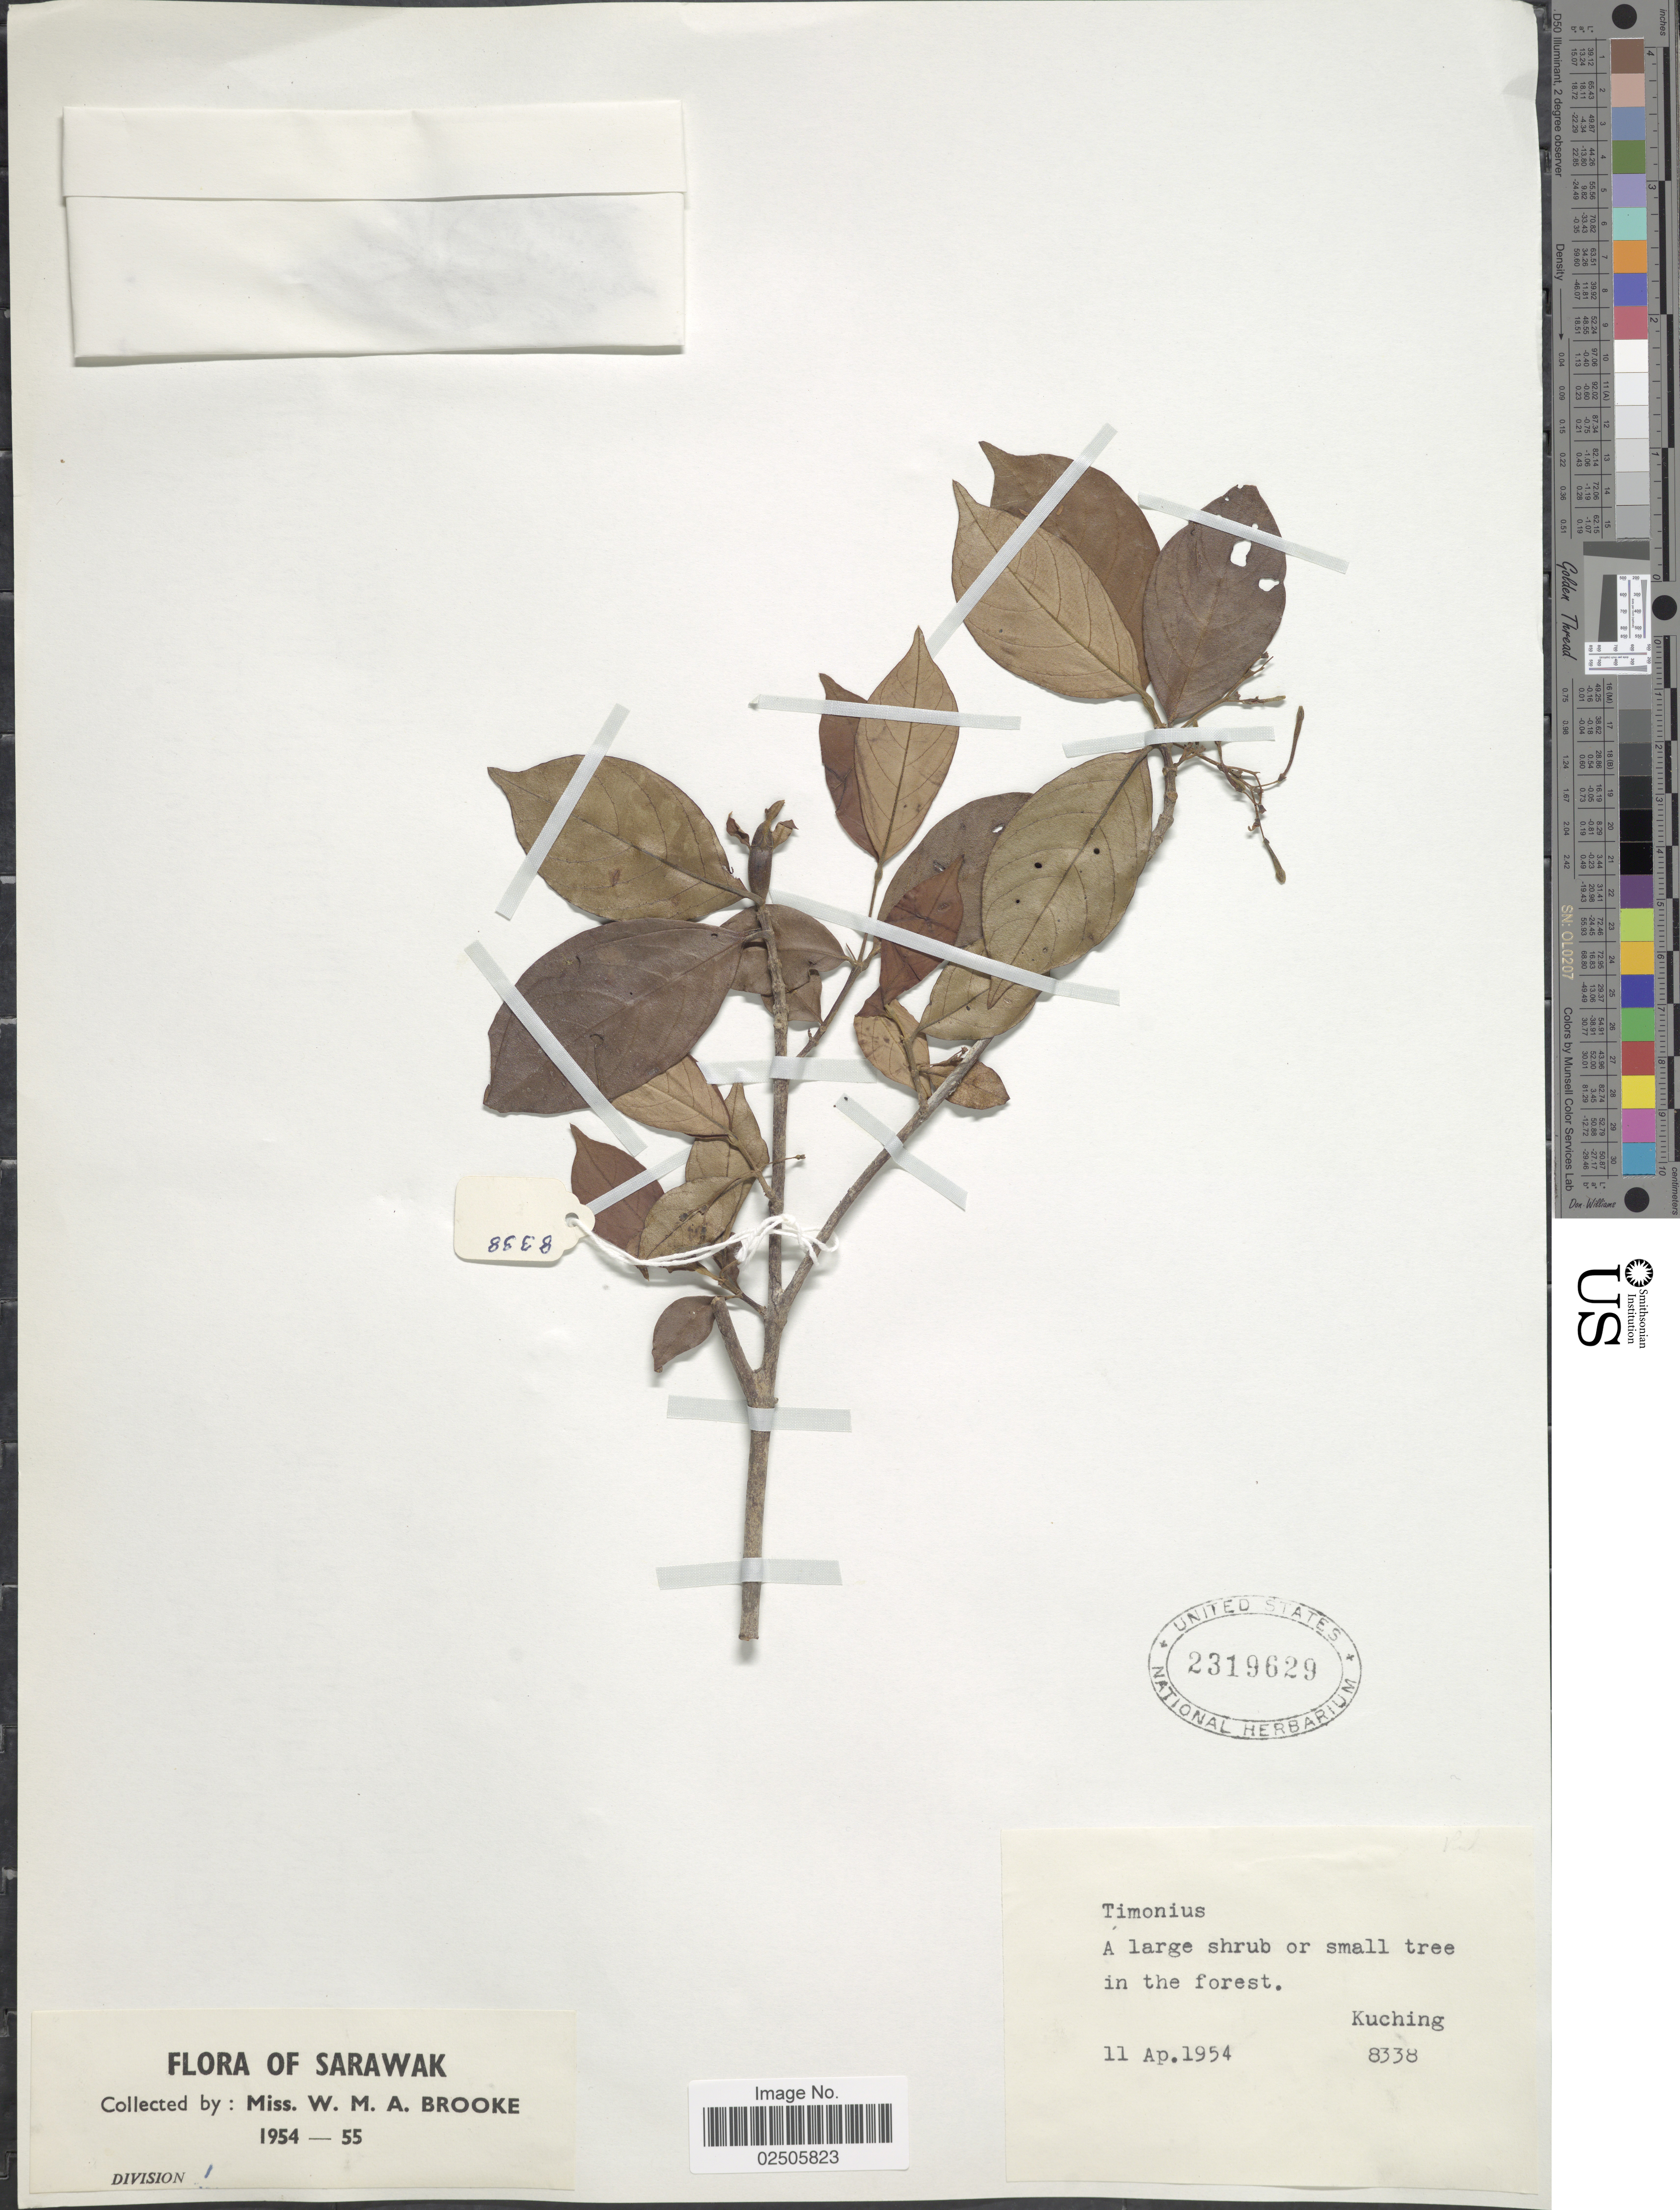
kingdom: Plantae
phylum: Tracheophyta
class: Magnoliopsida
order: Gentianales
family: Rubiaceae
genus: Timonius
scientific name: Timonius sp.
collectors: W. Brooke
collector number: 8338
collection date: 1954-04-11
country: Malaysia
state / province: Sarawak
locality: Kuching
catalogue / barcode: US 2319629